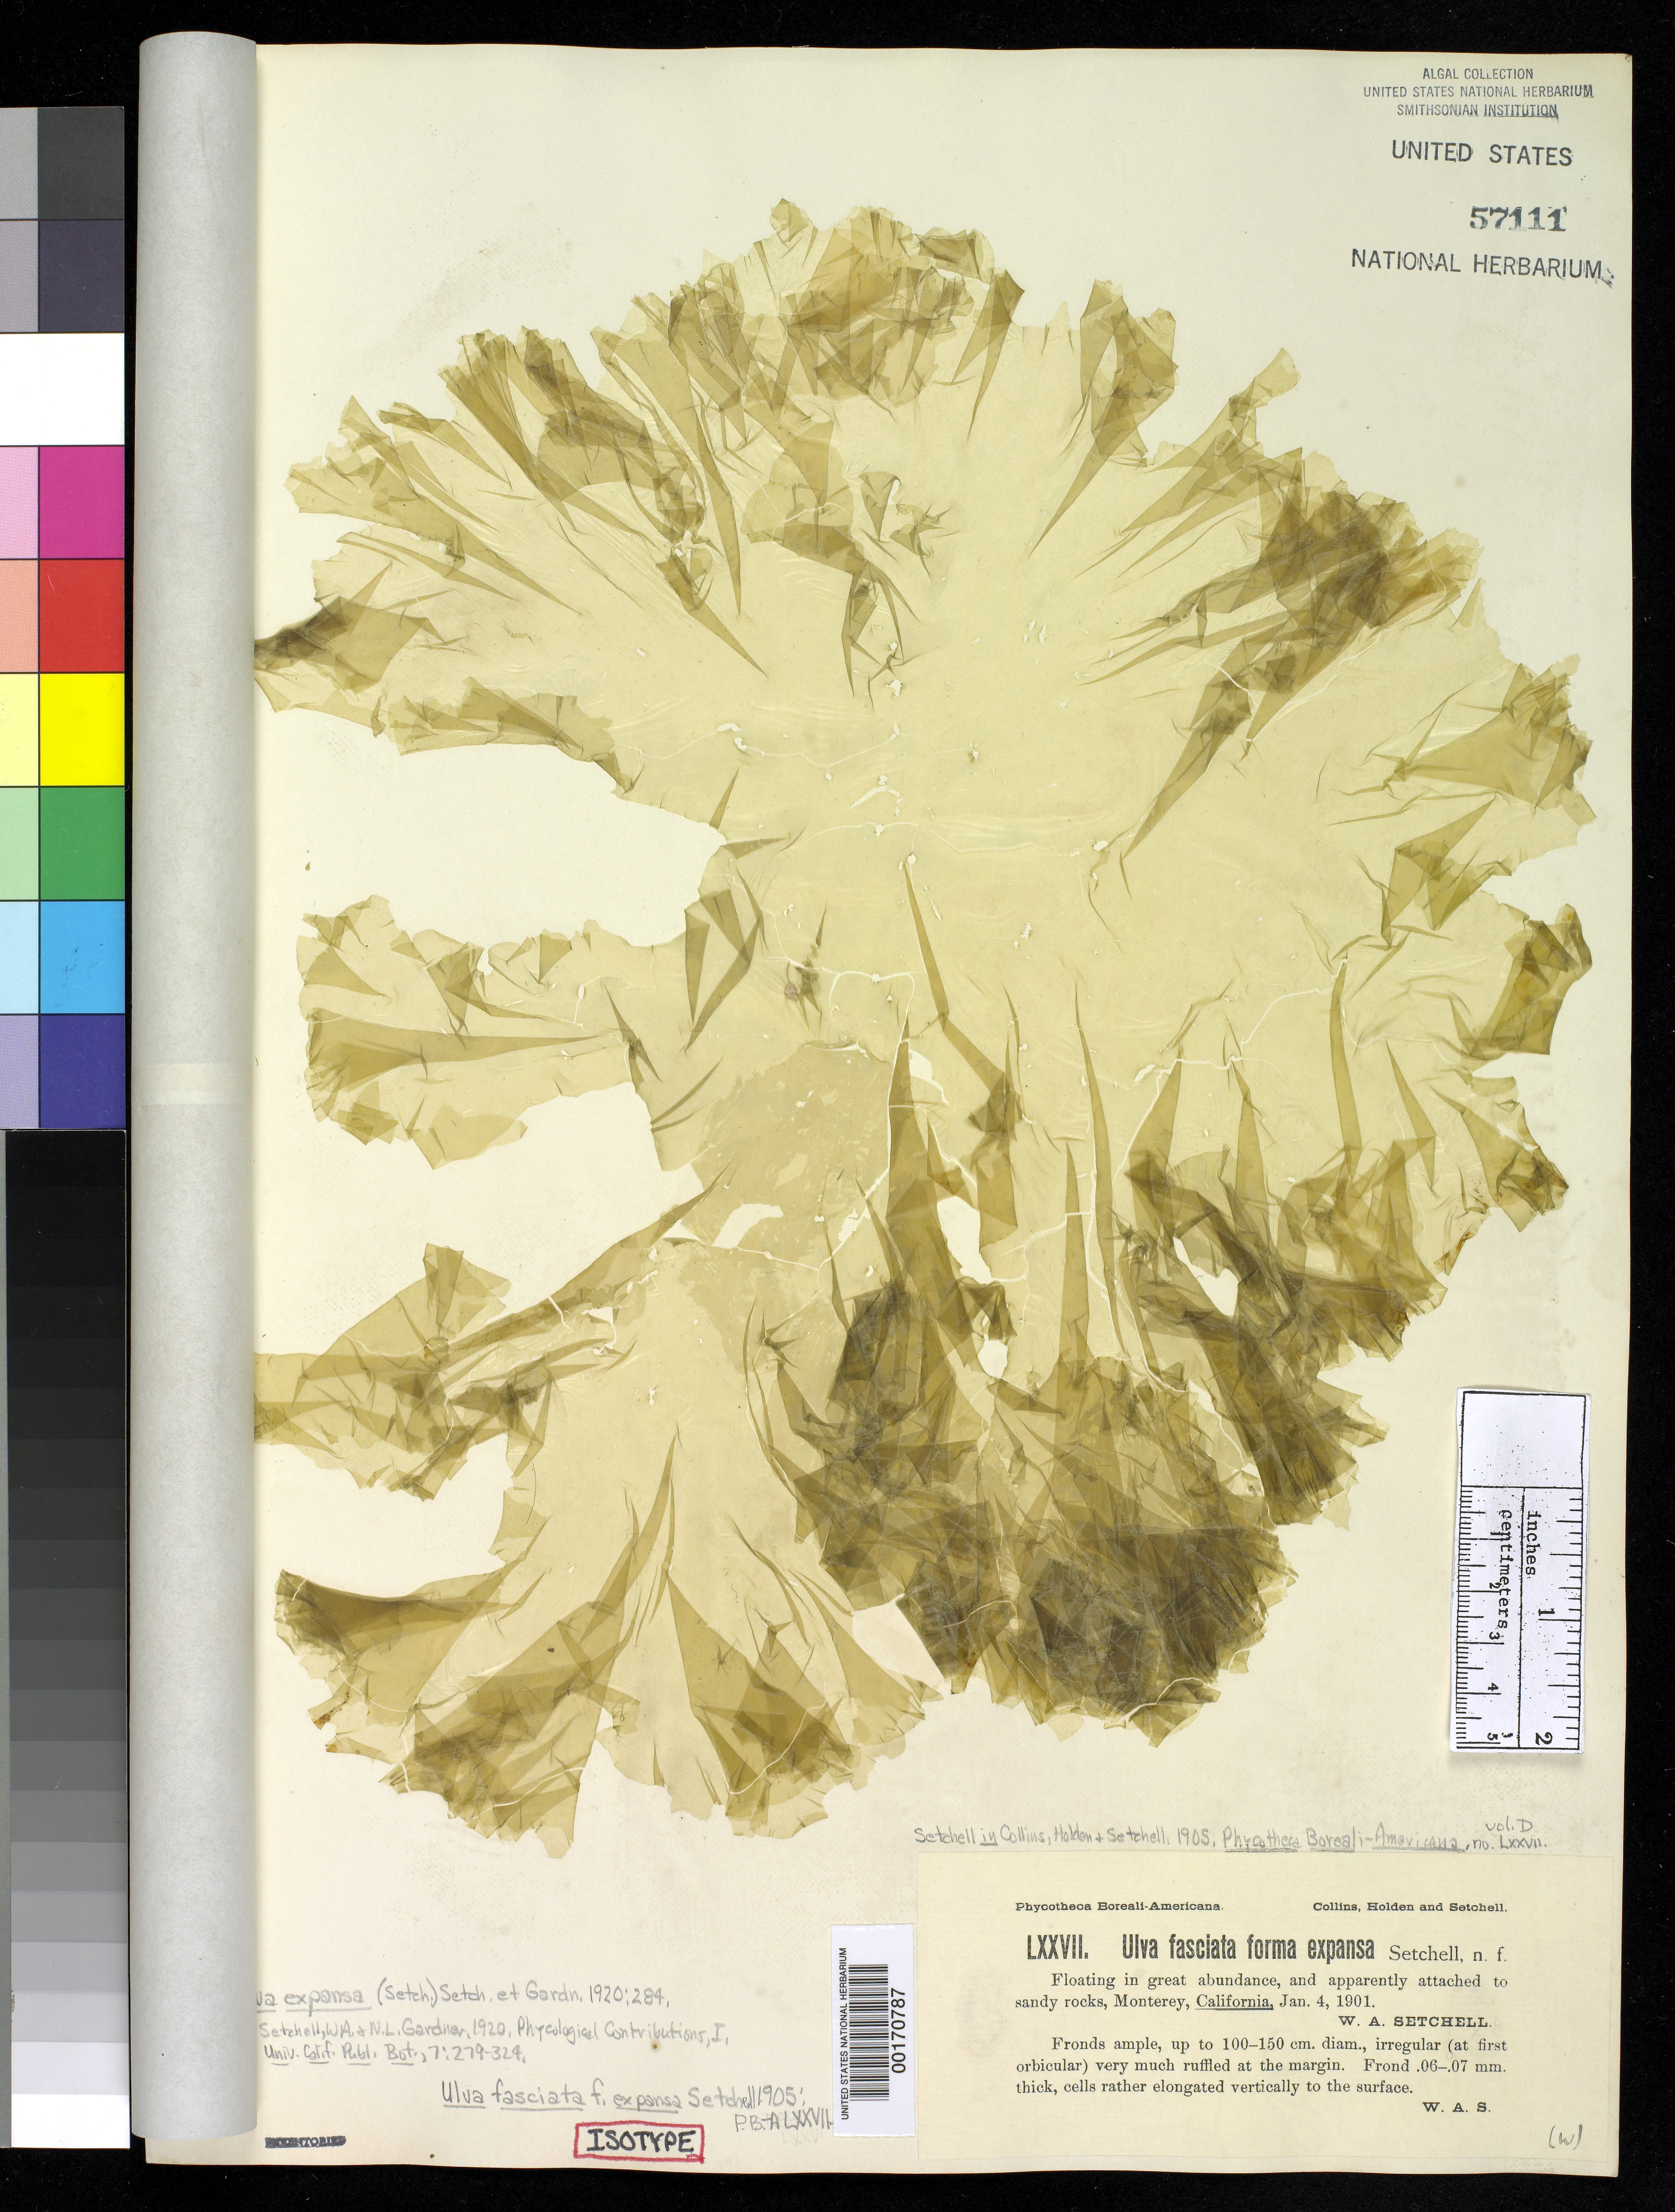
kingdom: Plantae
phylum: Chlorophyta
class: Ulvophyceae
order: Ulvales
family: Ulvaceae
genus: Ulva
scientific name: Ulva fasciata f. expansa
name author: Setch. in Collins et al.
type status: Isotype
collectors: W. Setchell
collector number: PB-A LXXVII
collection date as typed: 04 Jan 1901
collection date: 1901-01-04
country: United States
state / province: California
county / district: Monterey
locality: Monterey.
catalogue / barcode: US 57111